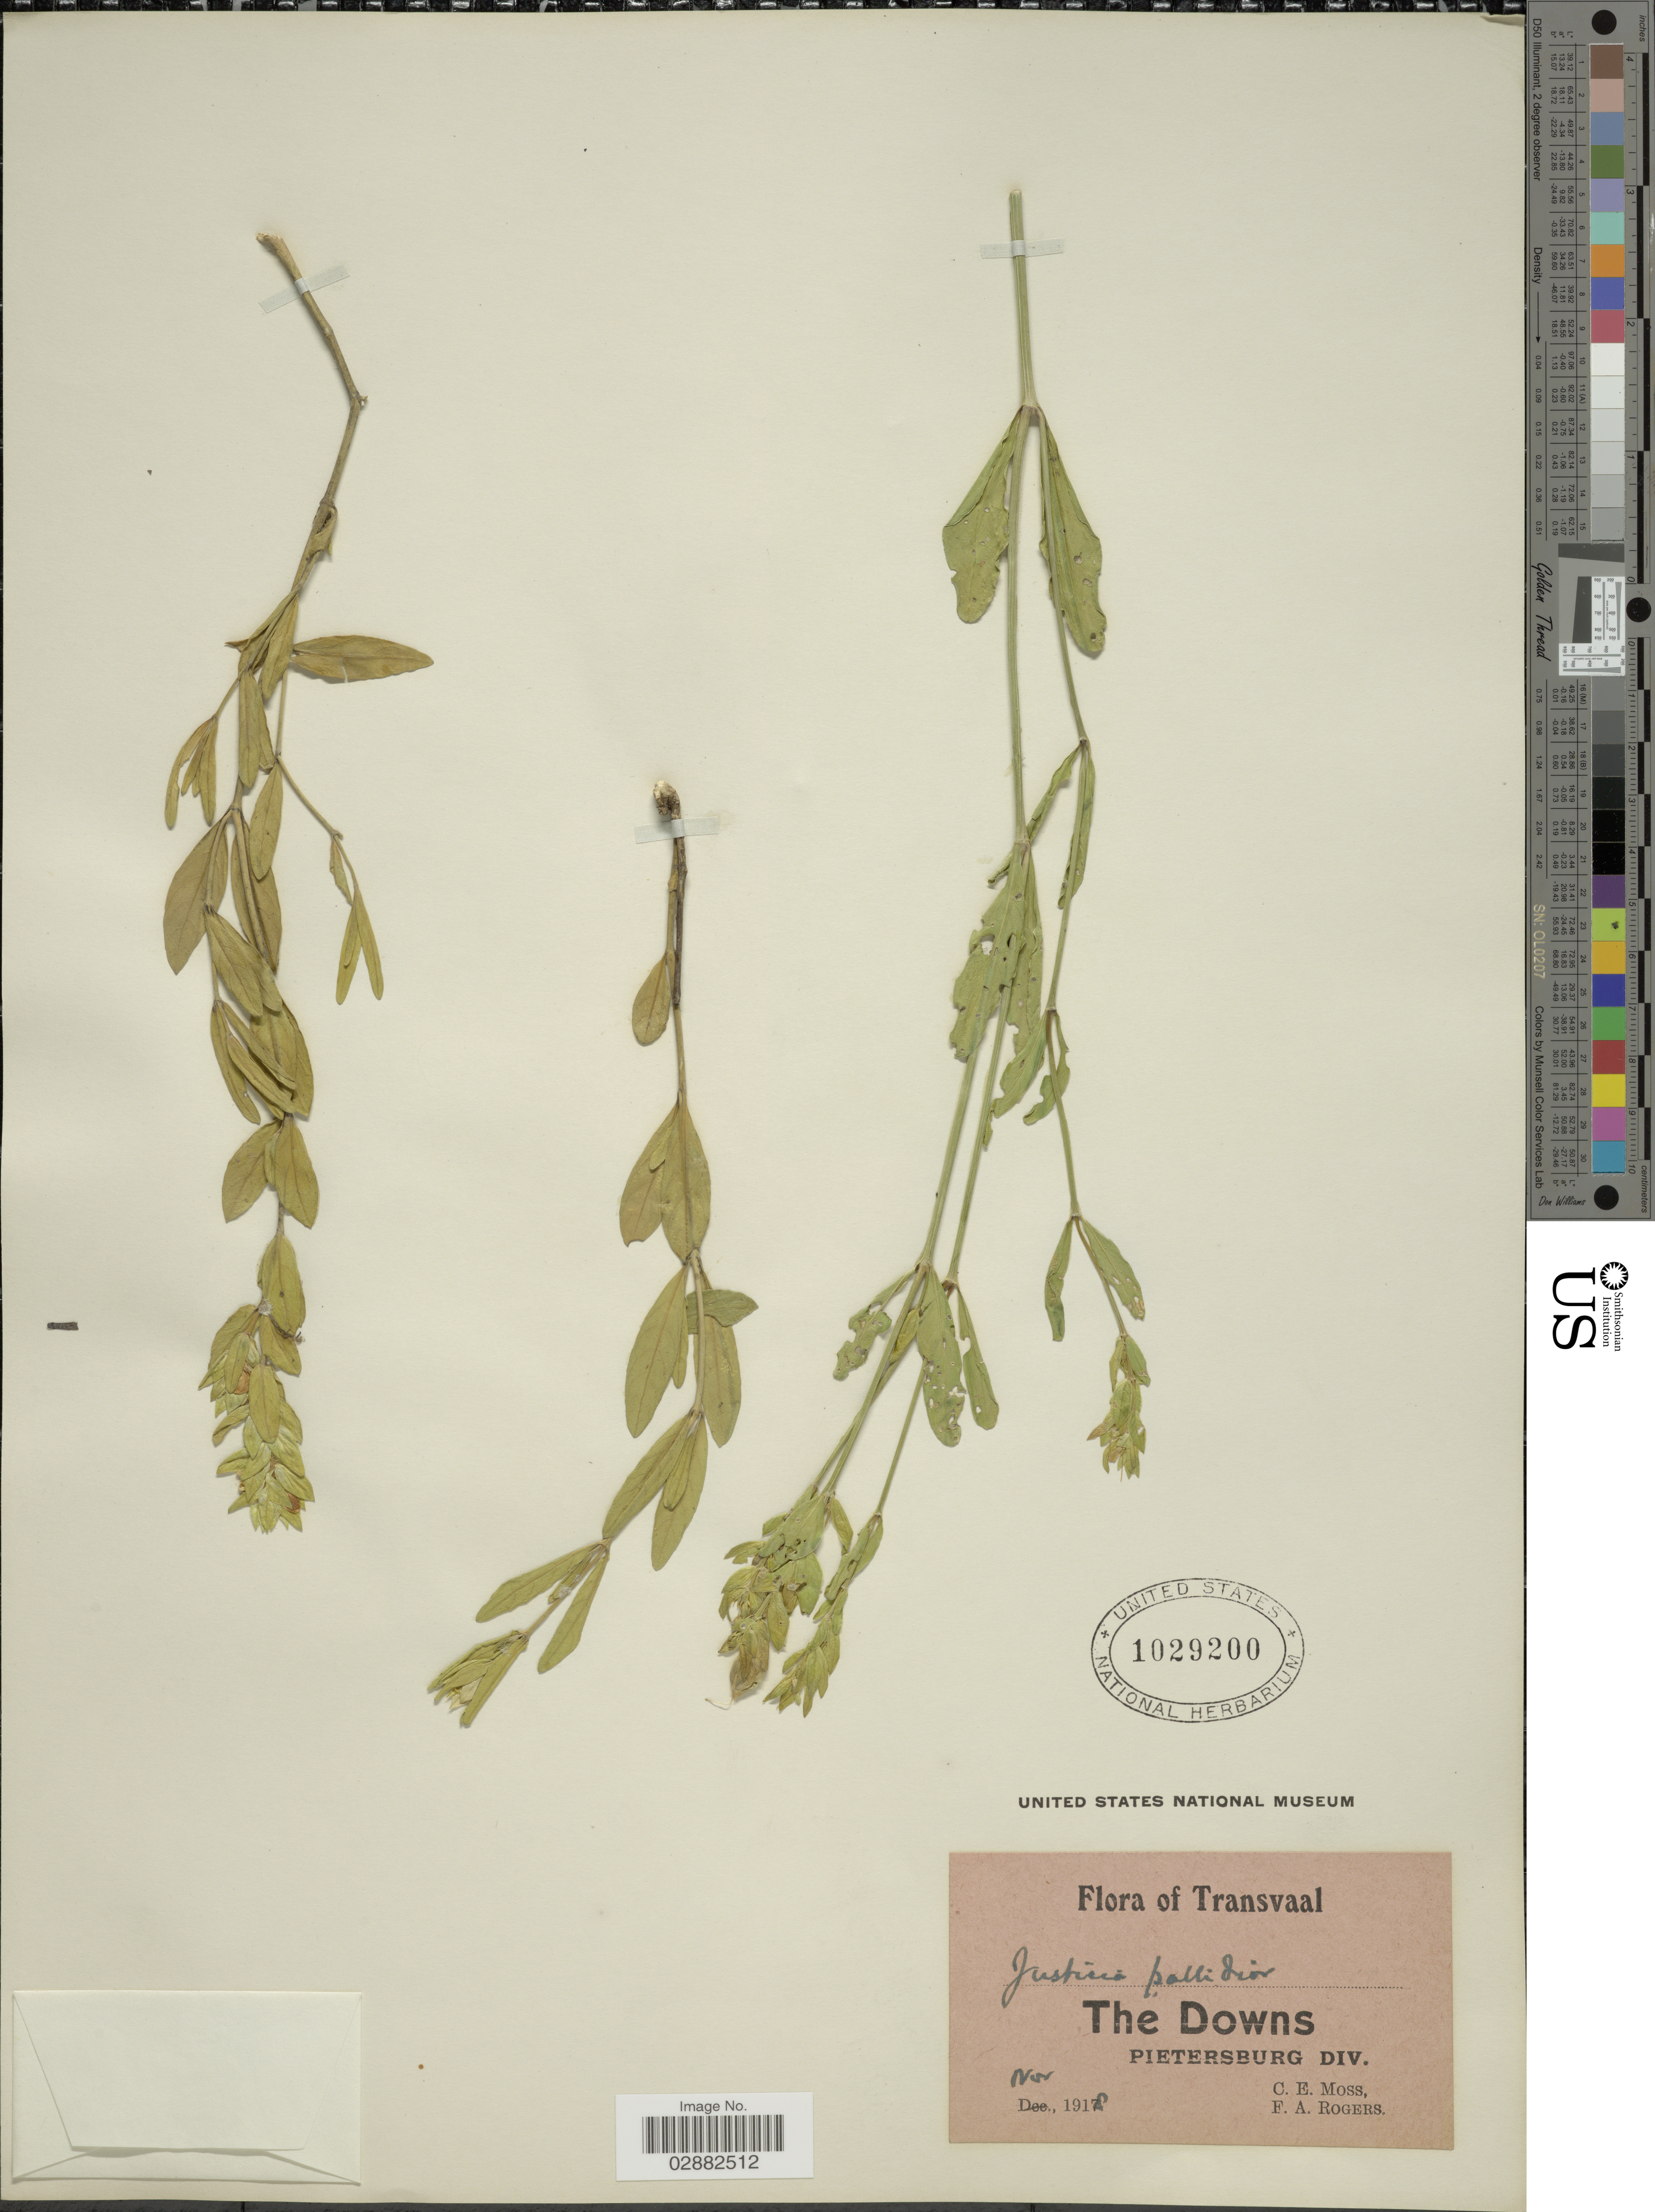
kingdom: Plantae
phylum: Tracheophyta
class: Magnoliopsida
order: Lamiales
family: Acanthaceae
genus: Justicia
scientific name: Justicia pallidior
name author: C.B. Clarke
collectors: C. E. Moss & F. A. Rogers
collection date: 1918-11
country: South Africa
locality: Transvaal, The Downs, Pietersburg Div.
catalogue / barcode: US 1029200